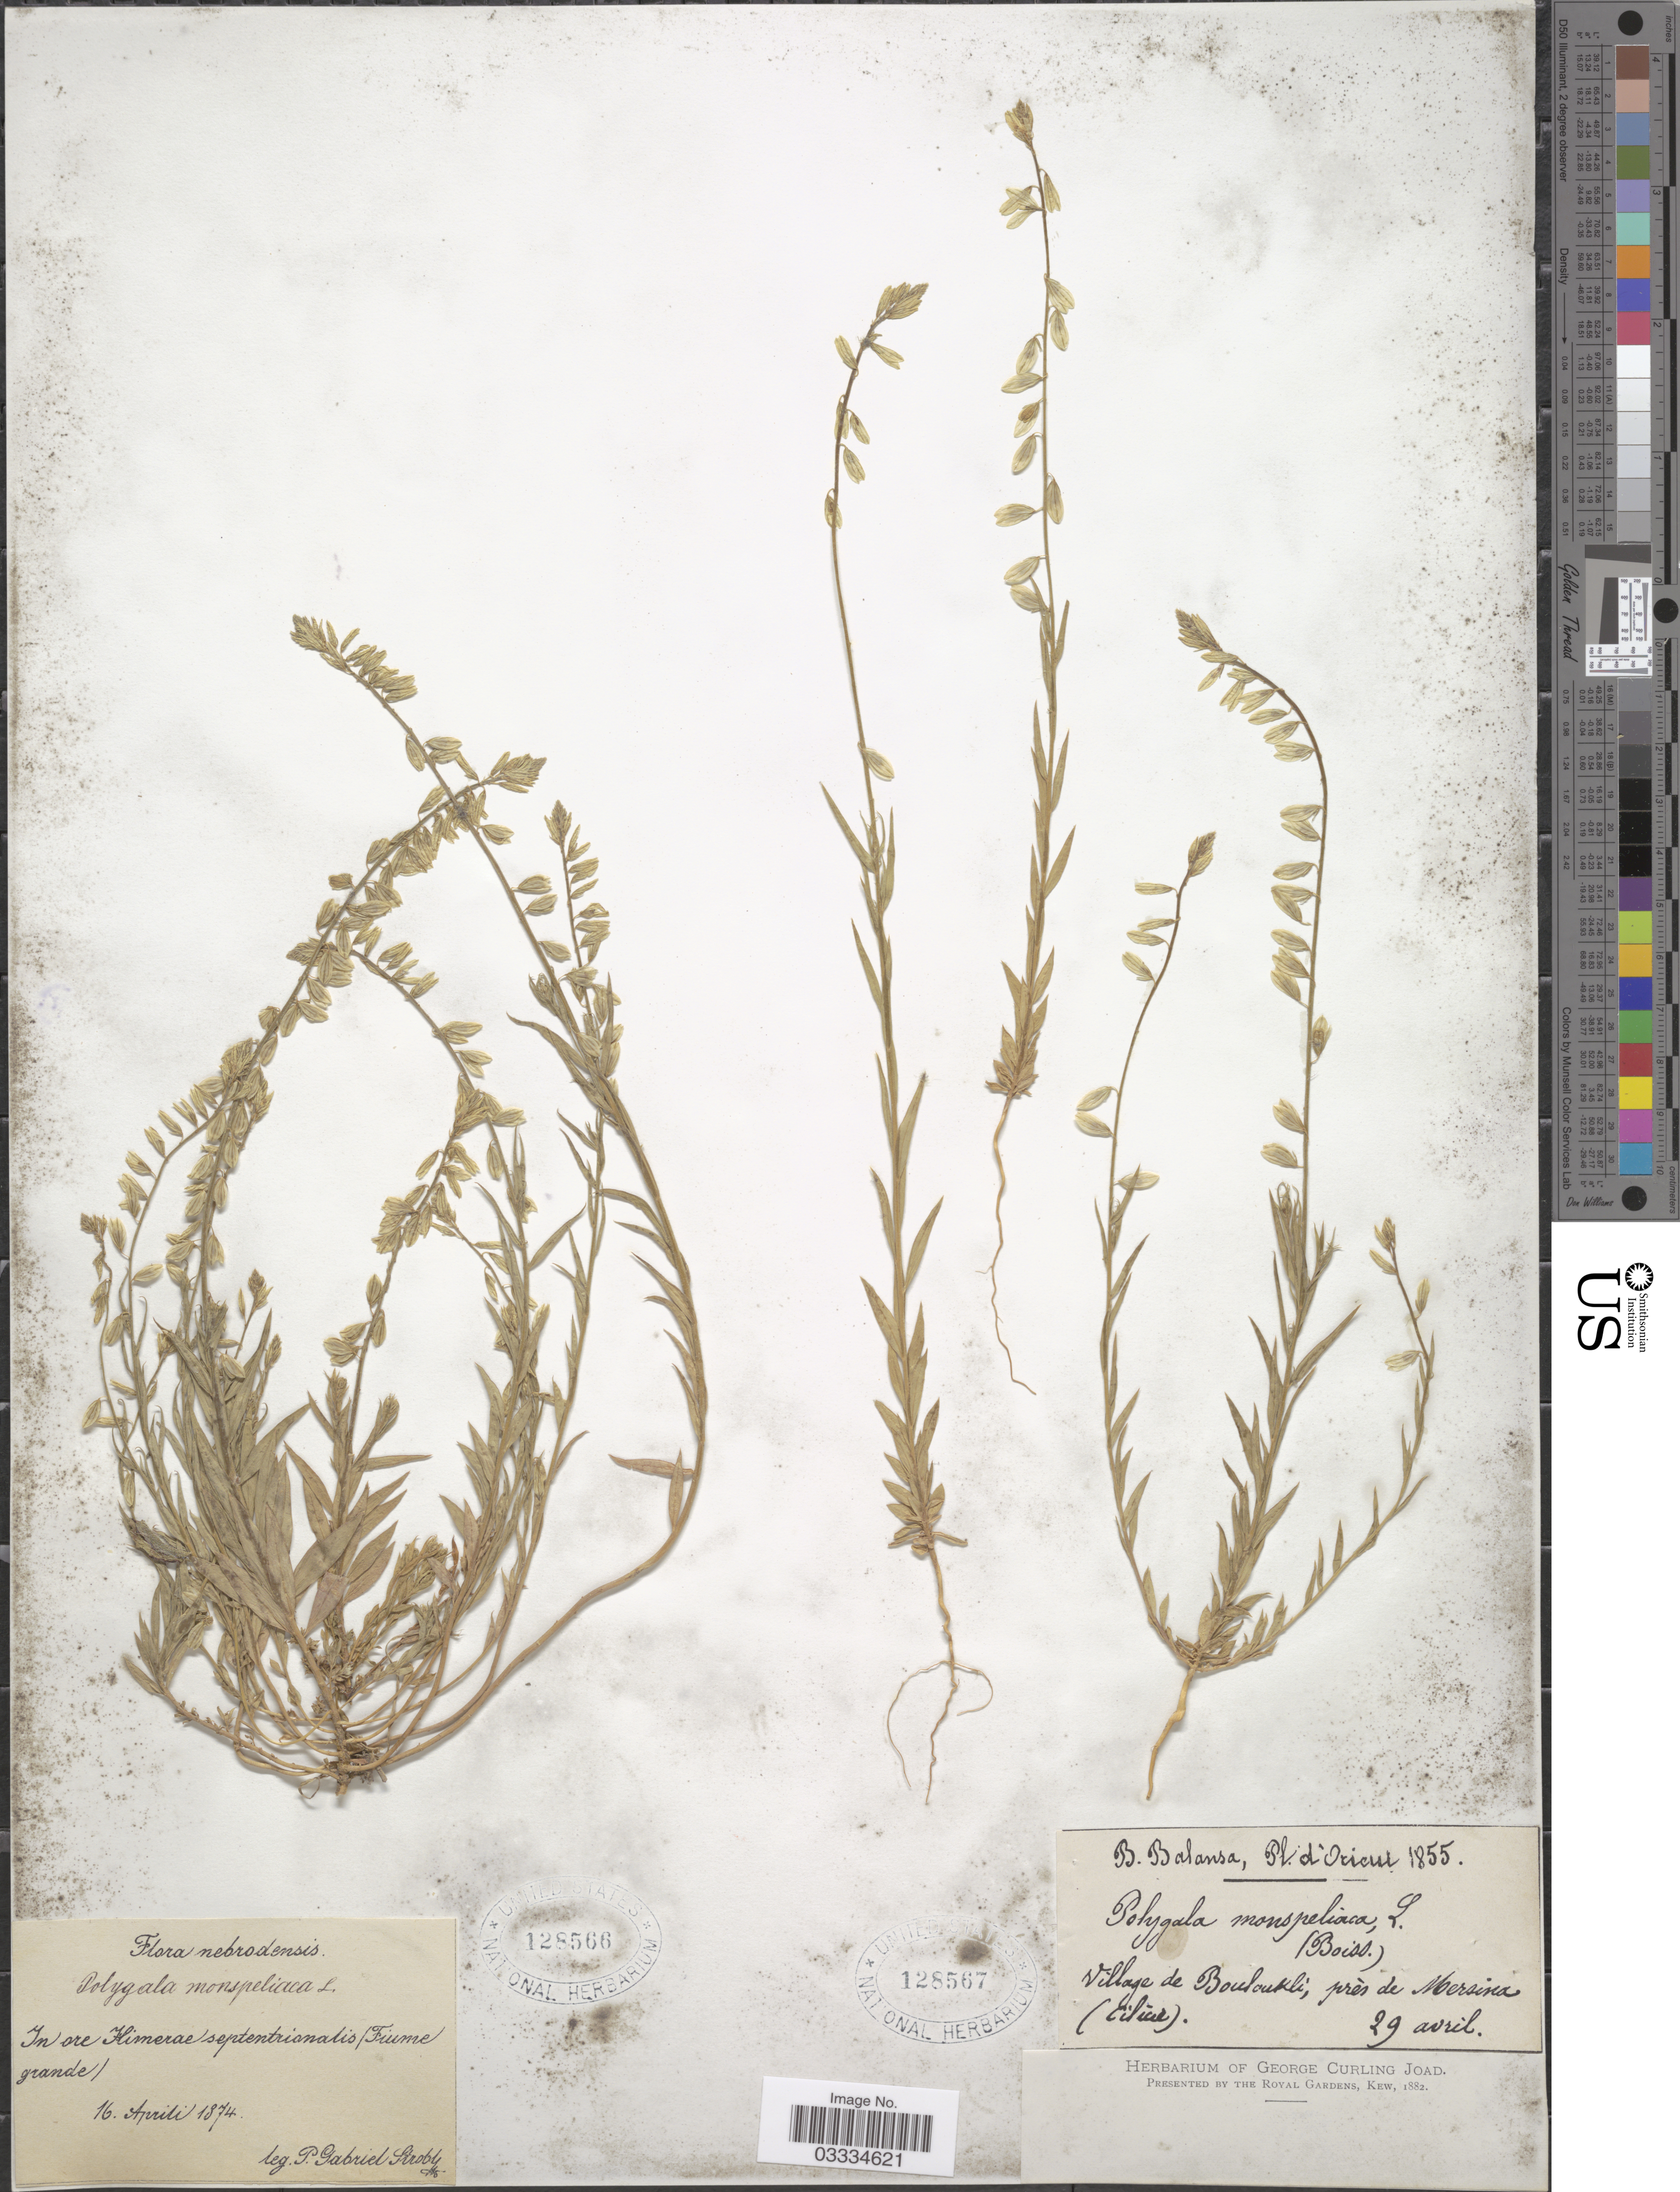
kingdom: Plantae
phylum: Tracheophyta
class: Magnoliopsida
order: Fabales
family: Polygalaceae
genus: Polygala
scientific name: Polygala monspeliaca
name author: L.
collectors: B. Balansa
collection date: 1855-04-29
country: Turkey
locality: D'Orient. Village de Bouloukli, près de Mersina (Cilicie).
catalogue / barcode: US 128567-2